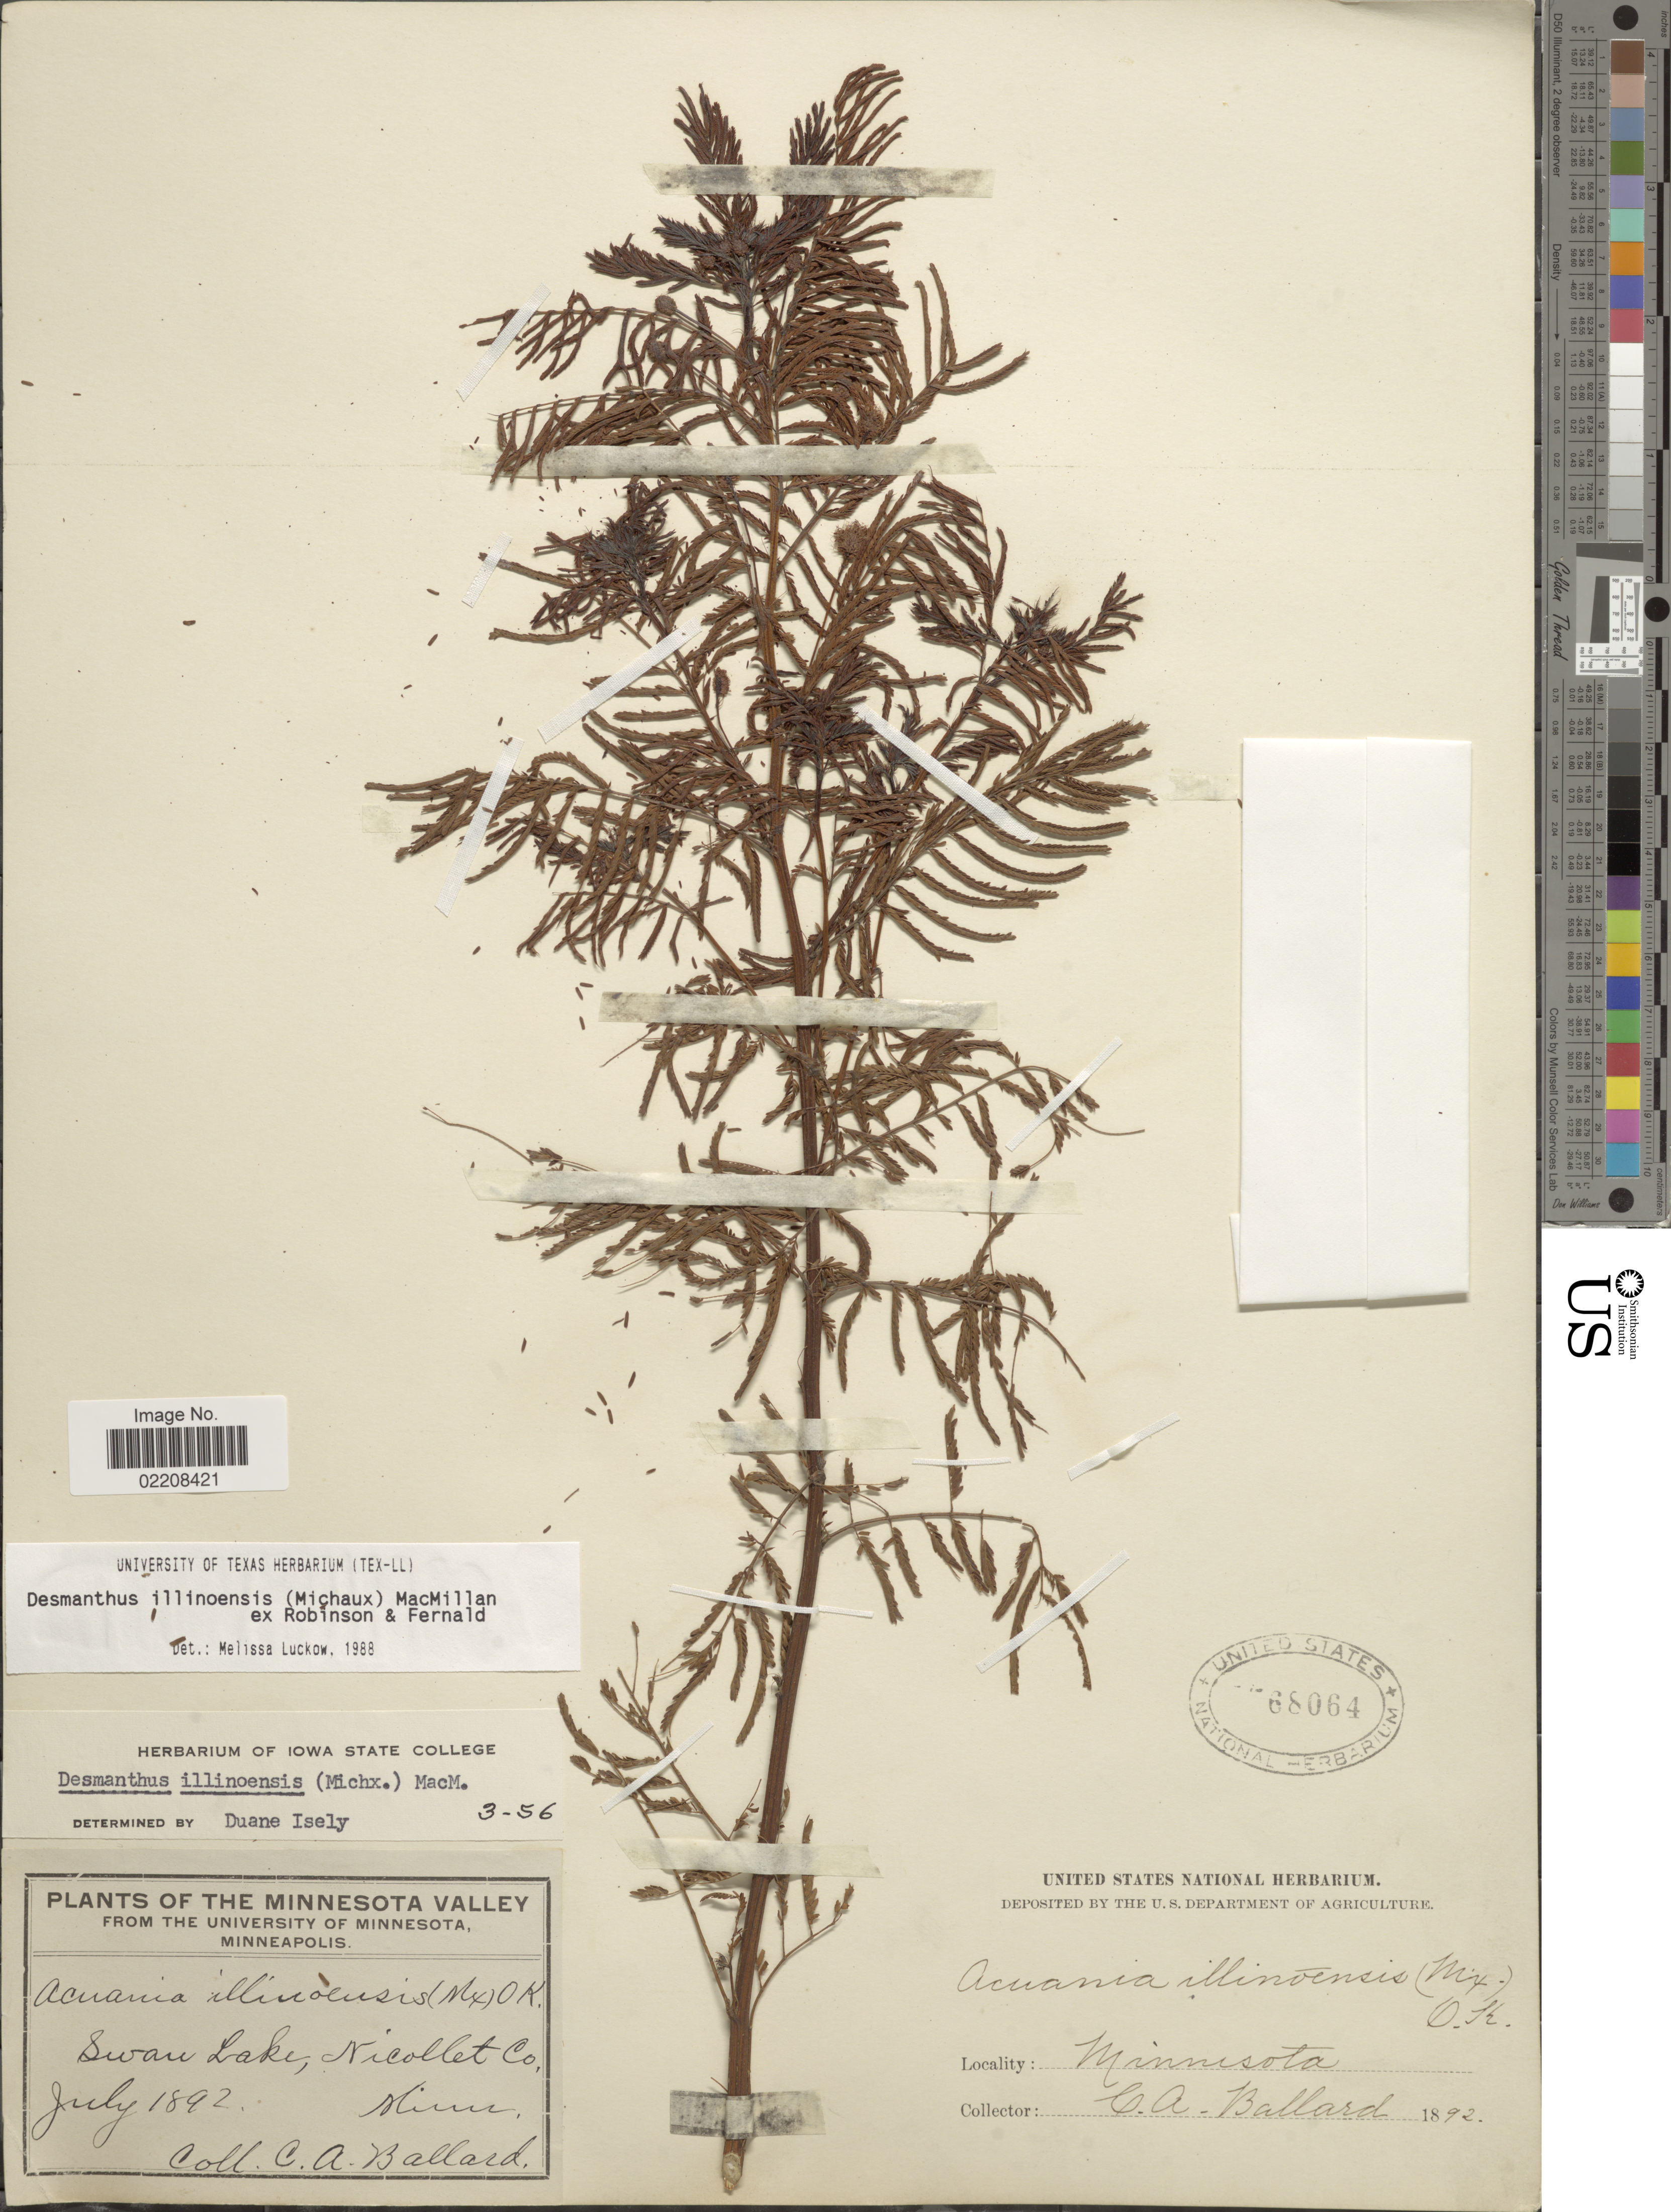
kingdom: Plantae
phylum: Tracheophyta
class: Magnoliopsida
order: Fabales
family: Fabaceae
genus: Desmanthus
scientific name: Desmanthus illinoensis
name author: (Michx.) MacMill.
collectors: C. A. Ballard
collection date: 1892-07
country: United States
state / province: Minnesota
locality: Swan Lake, Nicollet Co. Minn.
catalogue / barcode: US 68064